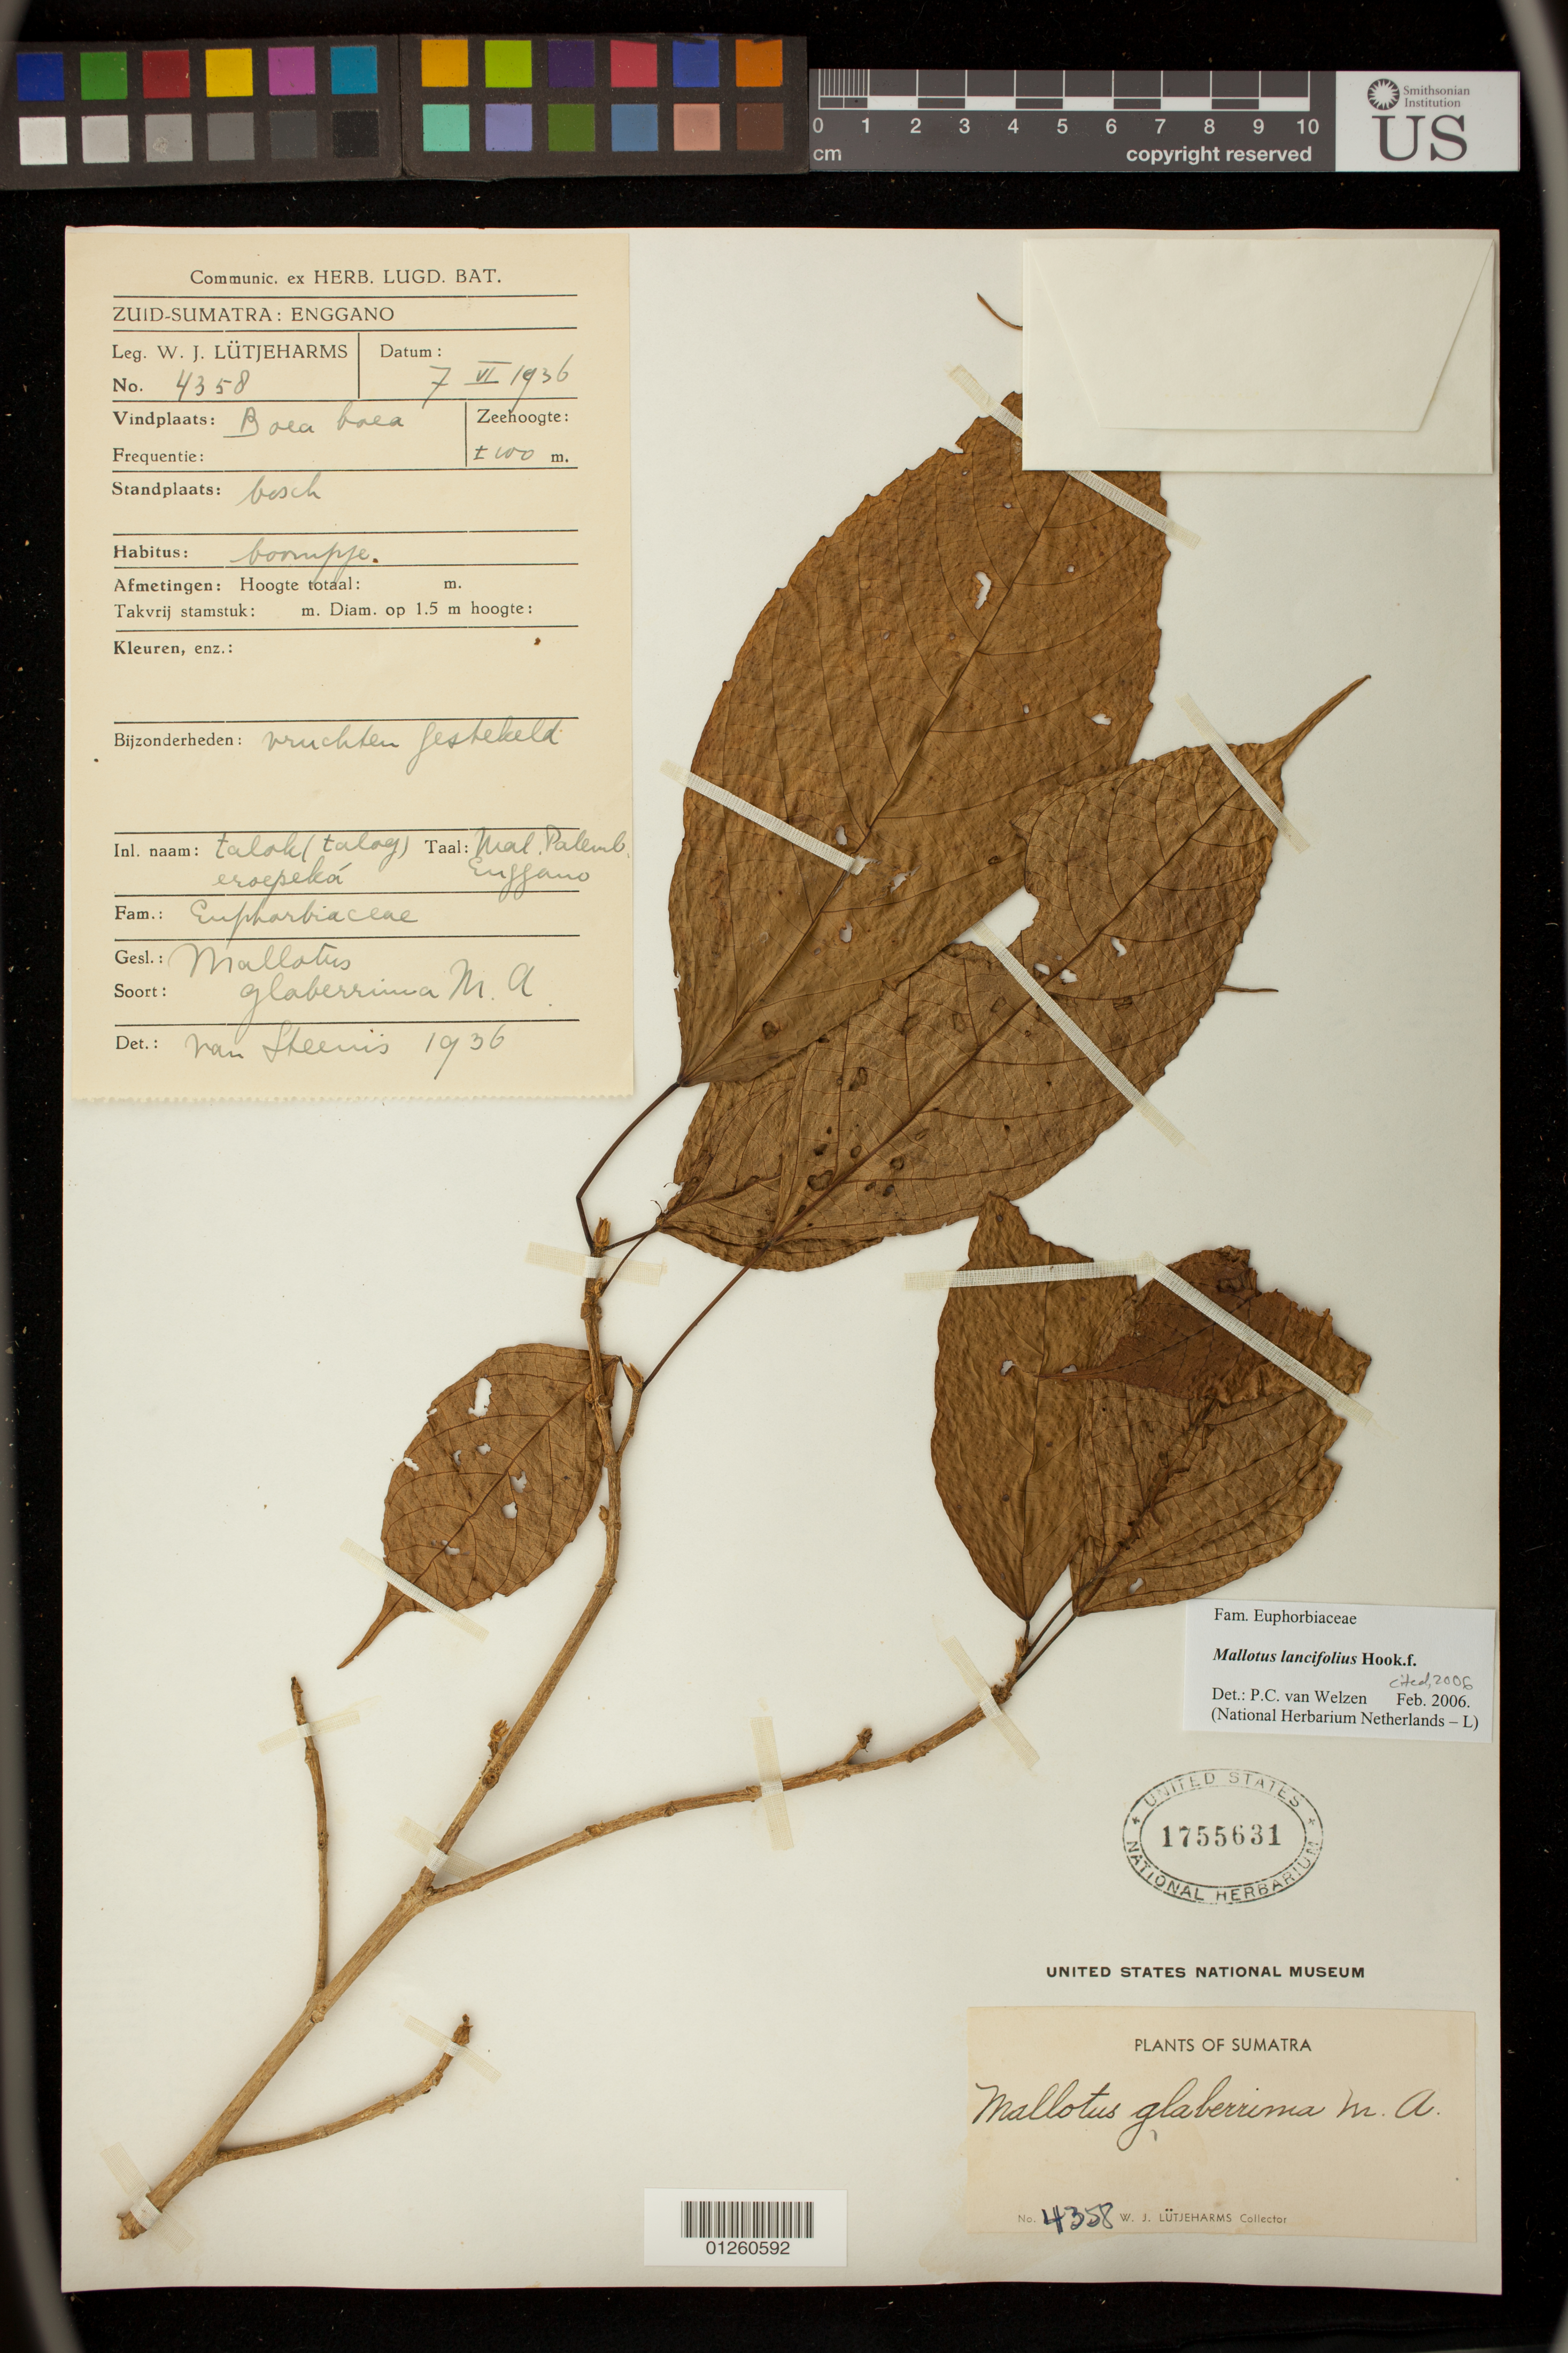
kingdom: Plantae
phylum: Tracheophyta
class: Magnoliopsida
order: Malpighiales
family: Euphorbiaceae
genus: Mallotus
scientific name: Mallotus lanceifolius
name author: Hook. f.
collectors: W. Lütjeharms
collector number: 4358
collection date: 1936-06-07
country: Indonesia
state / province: Sumatra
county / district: Bengkulu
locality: Zuid-Sumatra: Enggano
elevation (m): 100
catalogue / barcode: US 1755631